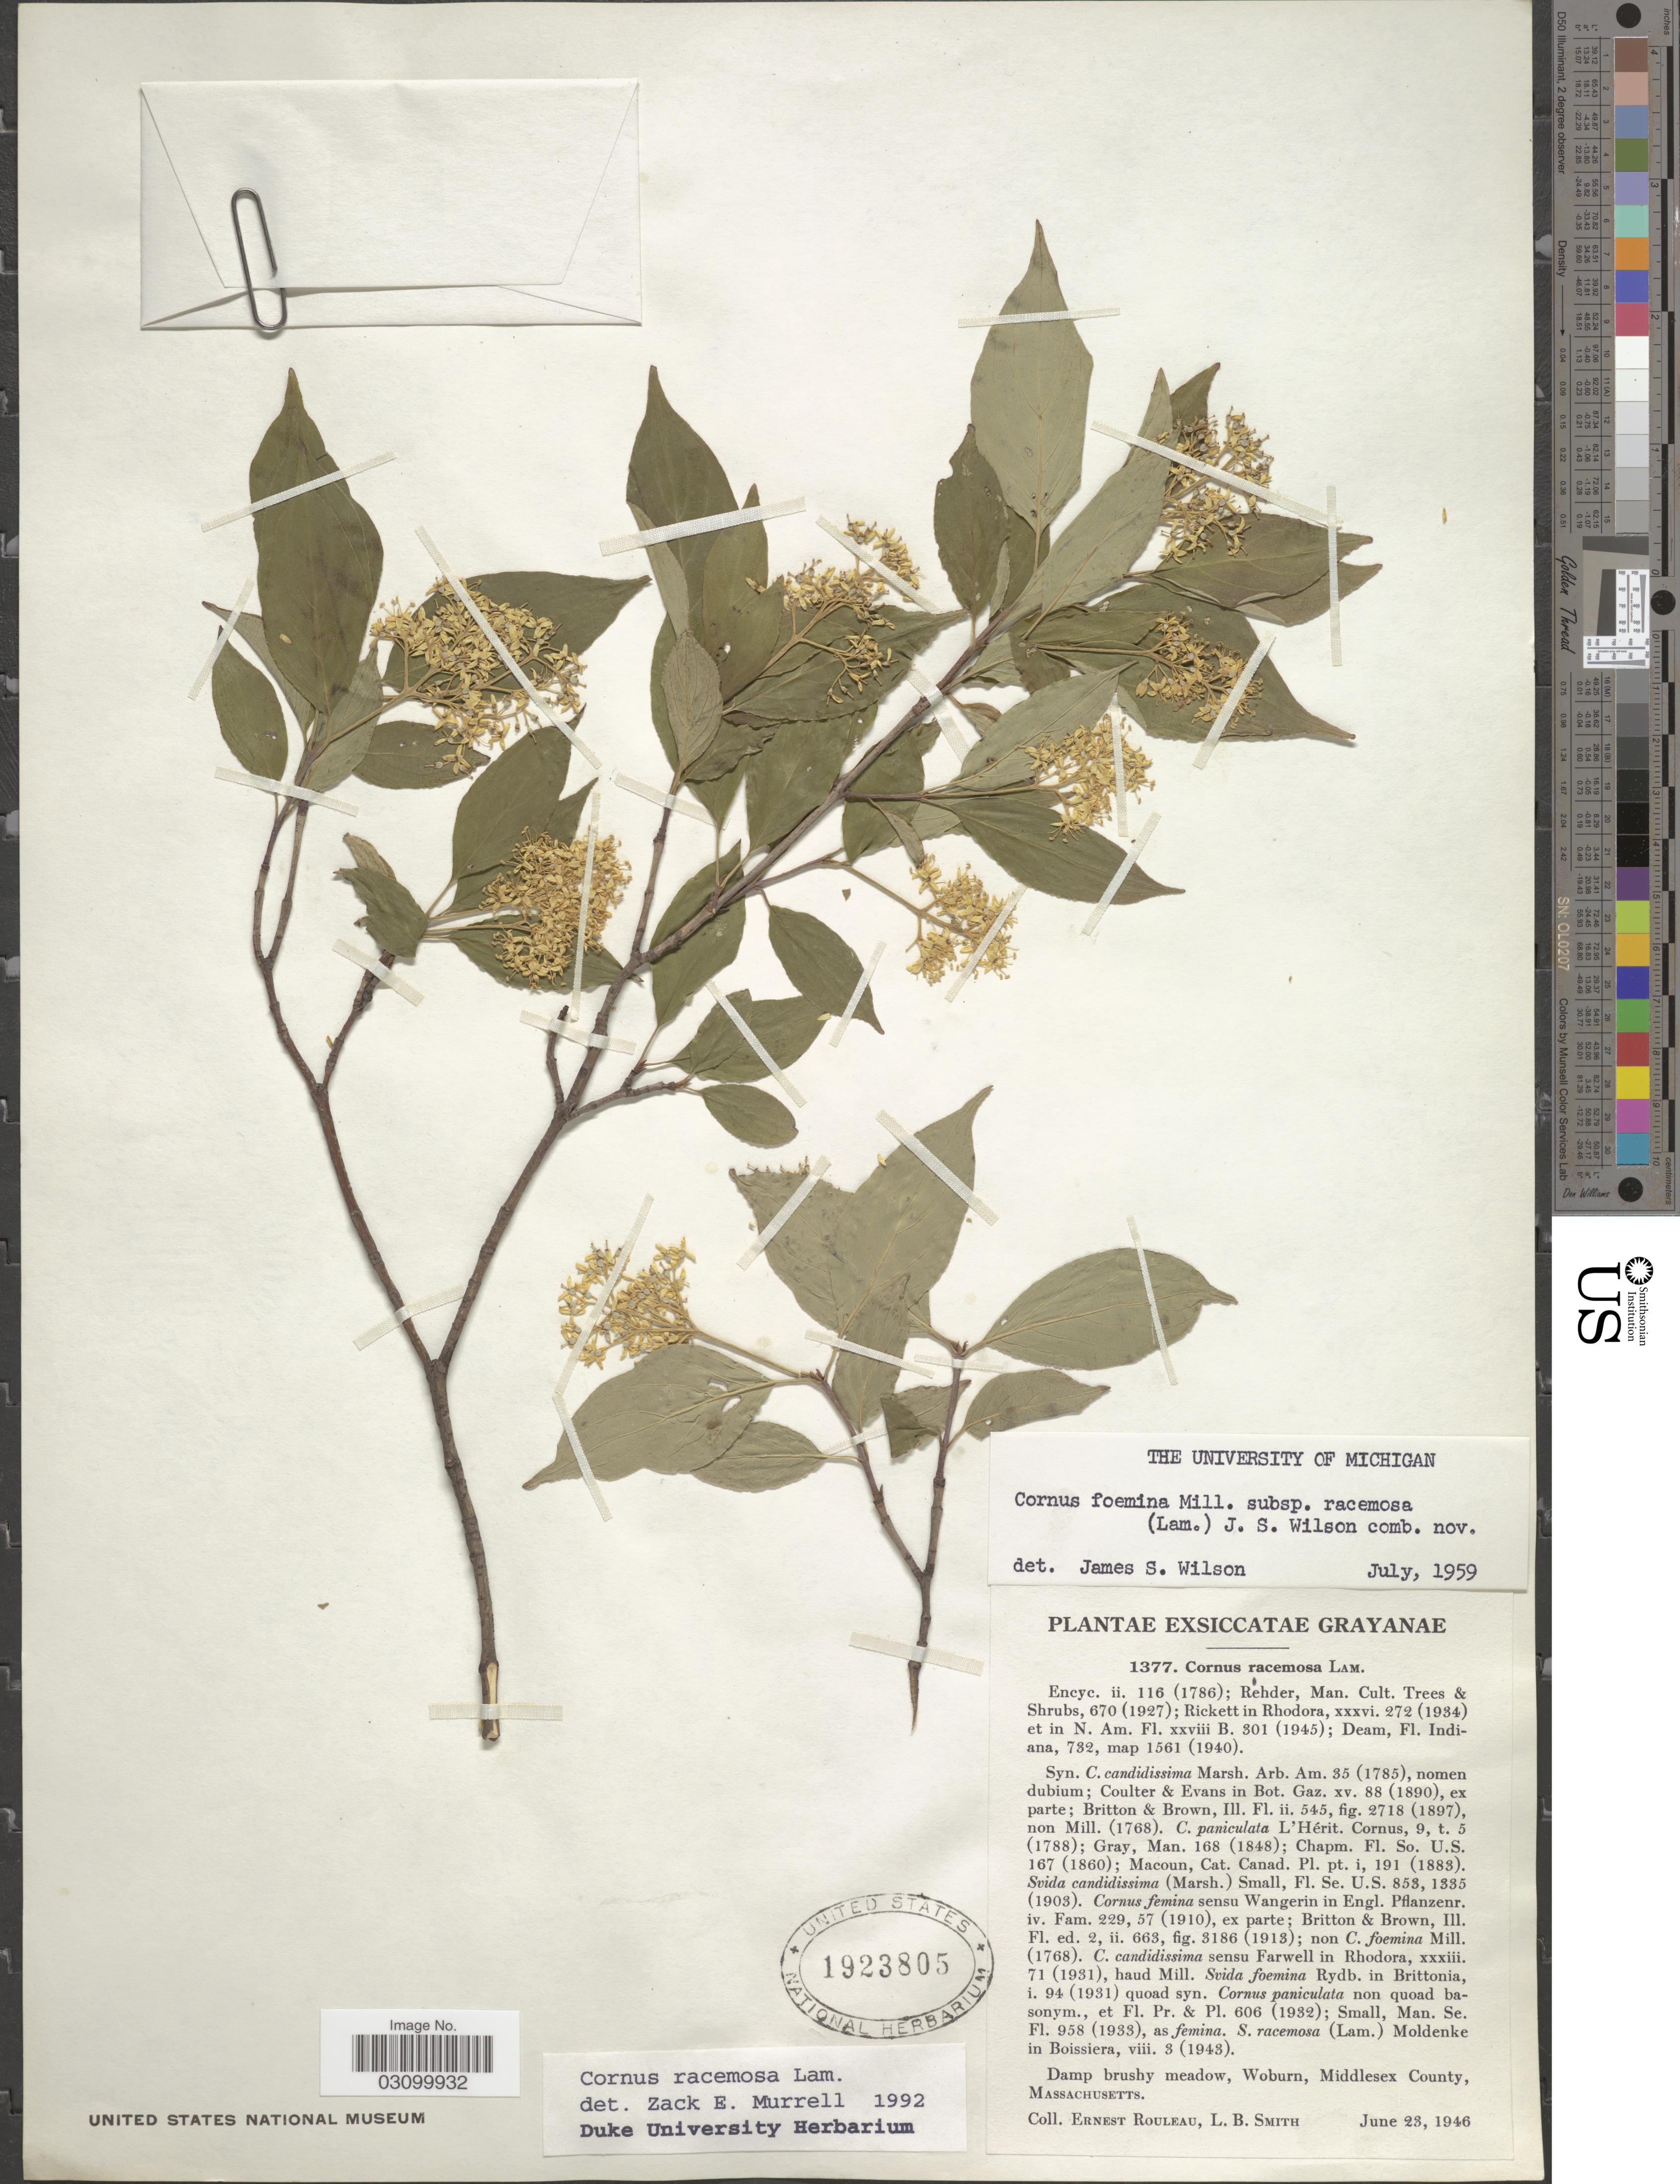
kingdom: Plantae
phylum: Tracheophyta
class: Magnoliopsida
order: Cornales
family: Cornaceae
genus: Cornus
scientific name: Cornus racemosa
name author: Lam.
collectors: J. Rouleau & L. Smith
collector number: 1377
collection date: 1946-06-23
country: United States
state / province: Massachusetts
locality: Damp brushy meadow, Woburn, Middlesex County.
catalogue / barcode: US 1923805